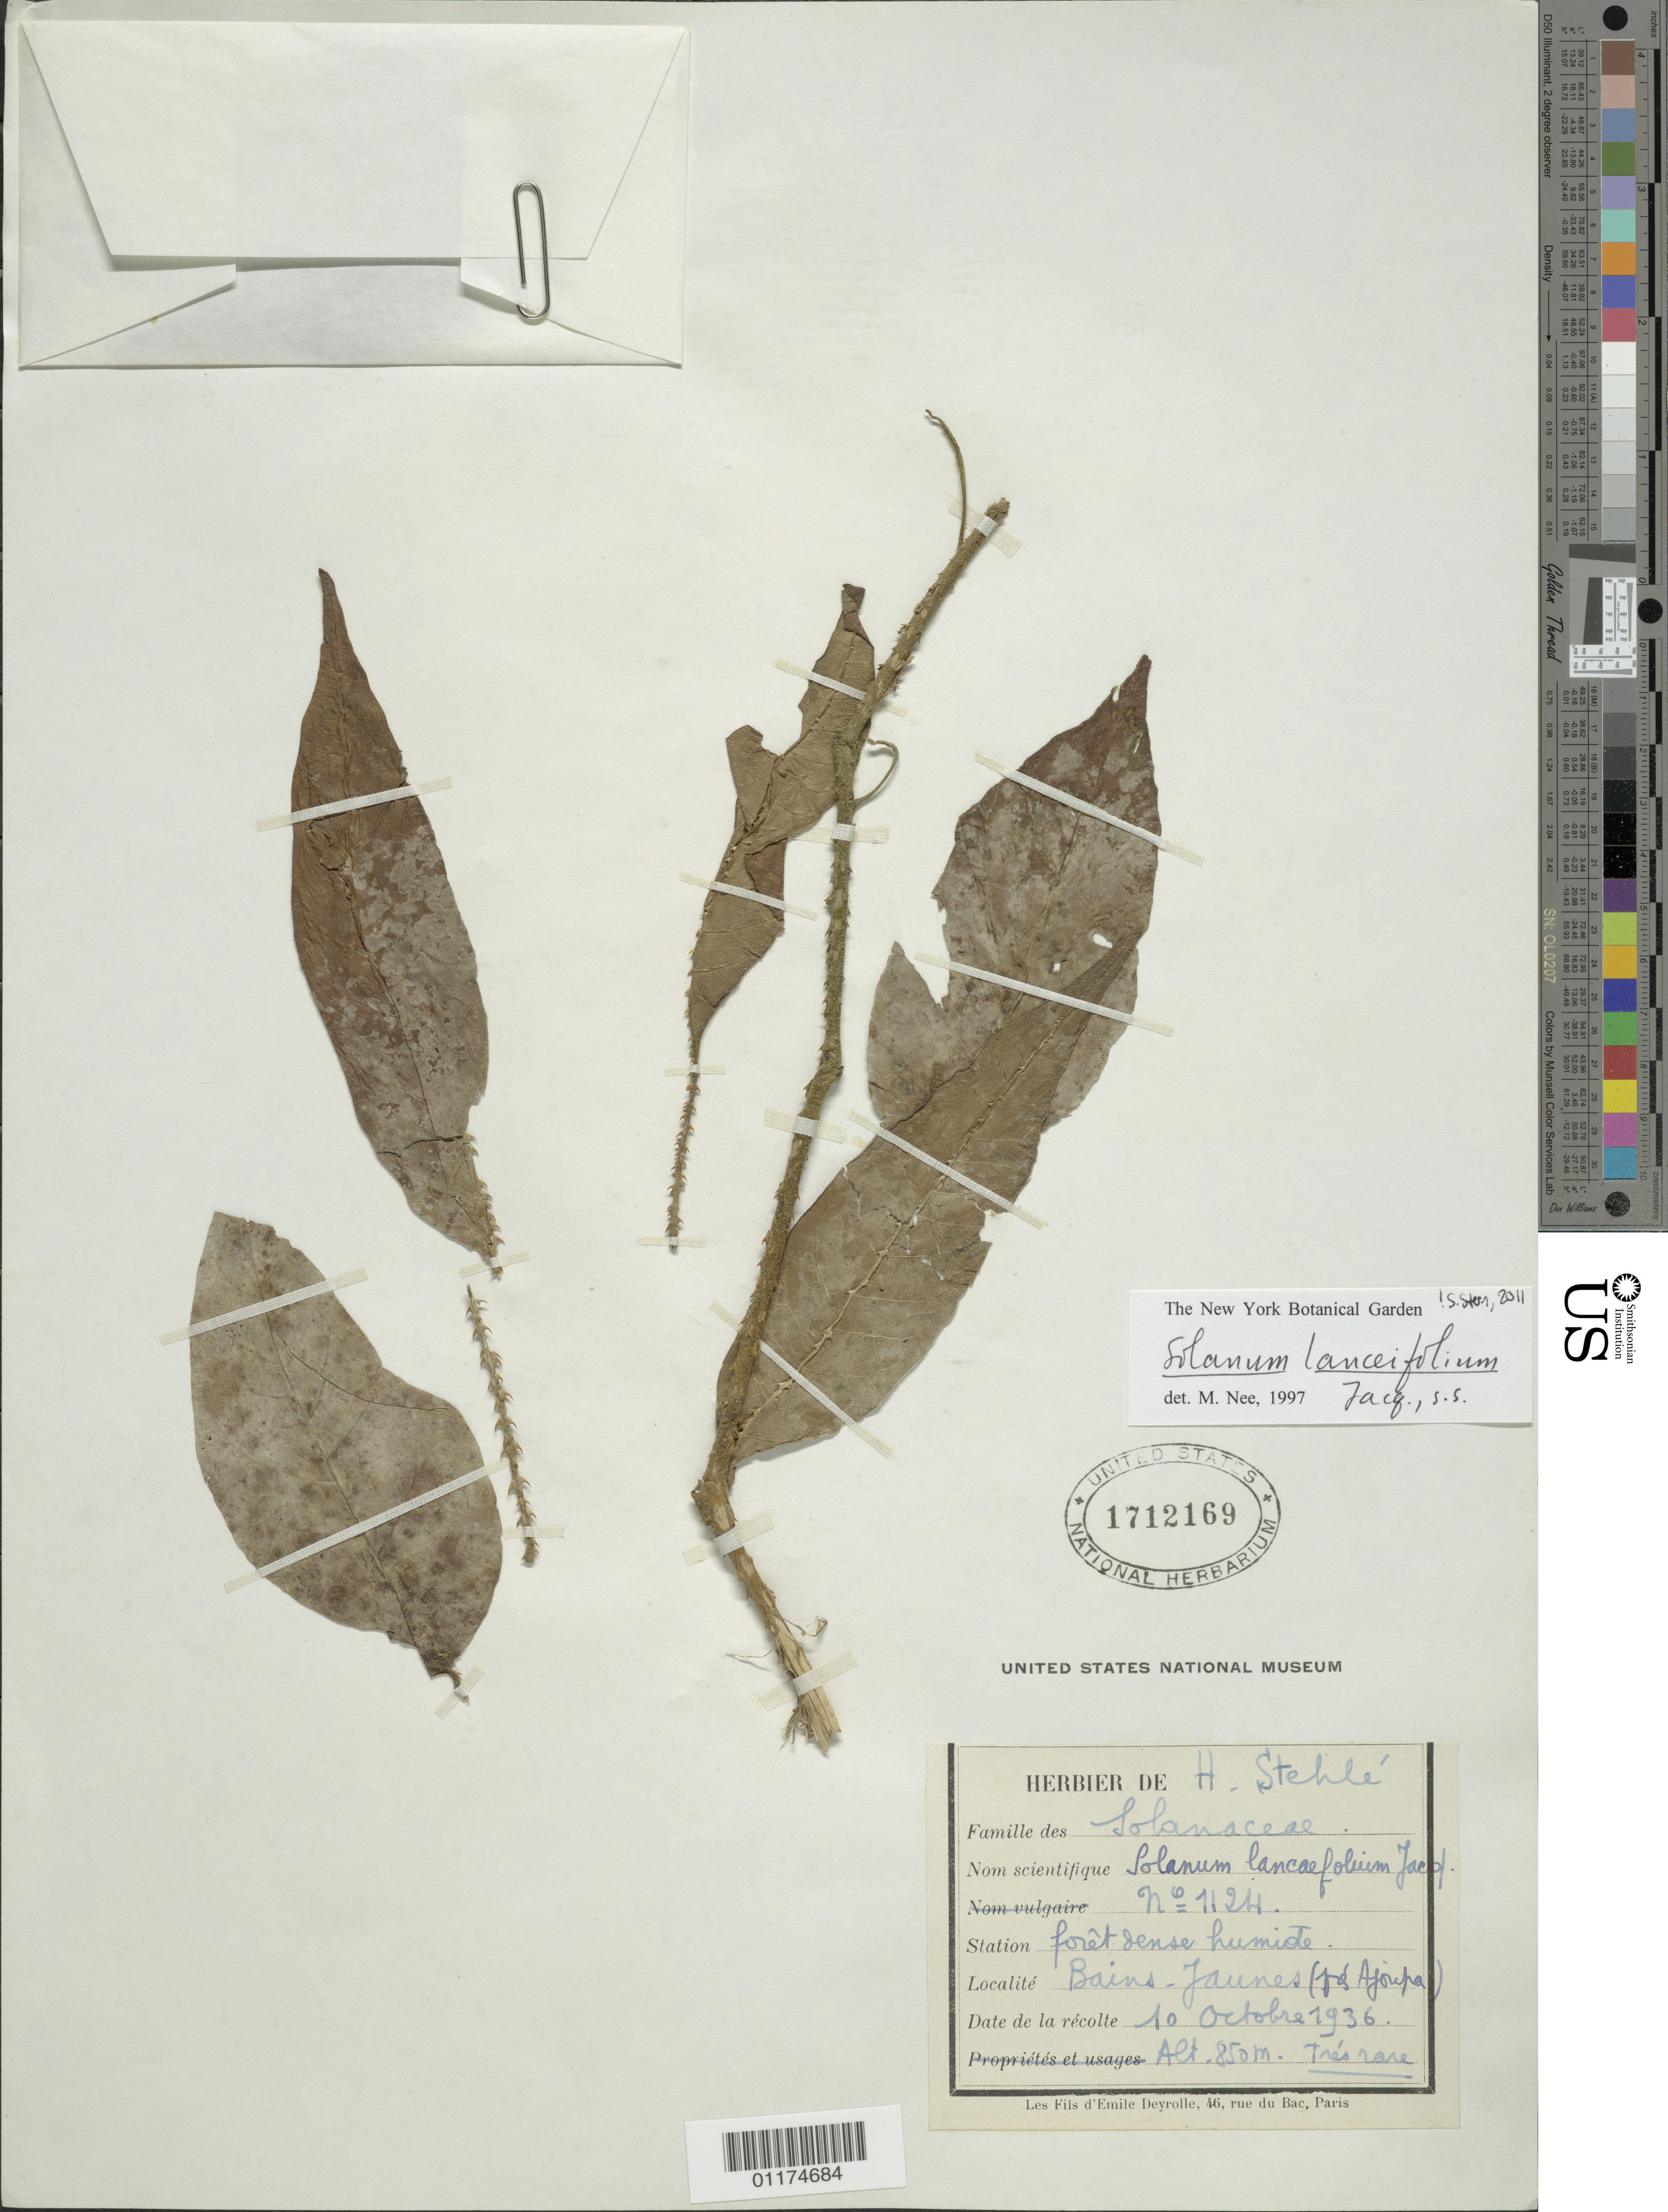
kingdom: Plantae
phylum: Tracheophyta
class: Magnoliopsida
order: Solanales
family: Solanaceae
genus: Solanum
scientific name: Solanum lanceifolium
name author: Jacq.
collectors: H. Stehlé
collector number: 1124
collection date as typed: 10 Oct 1936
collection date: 1936-10-10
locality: Bains - Jaunes (--)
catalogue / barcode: US 1712169